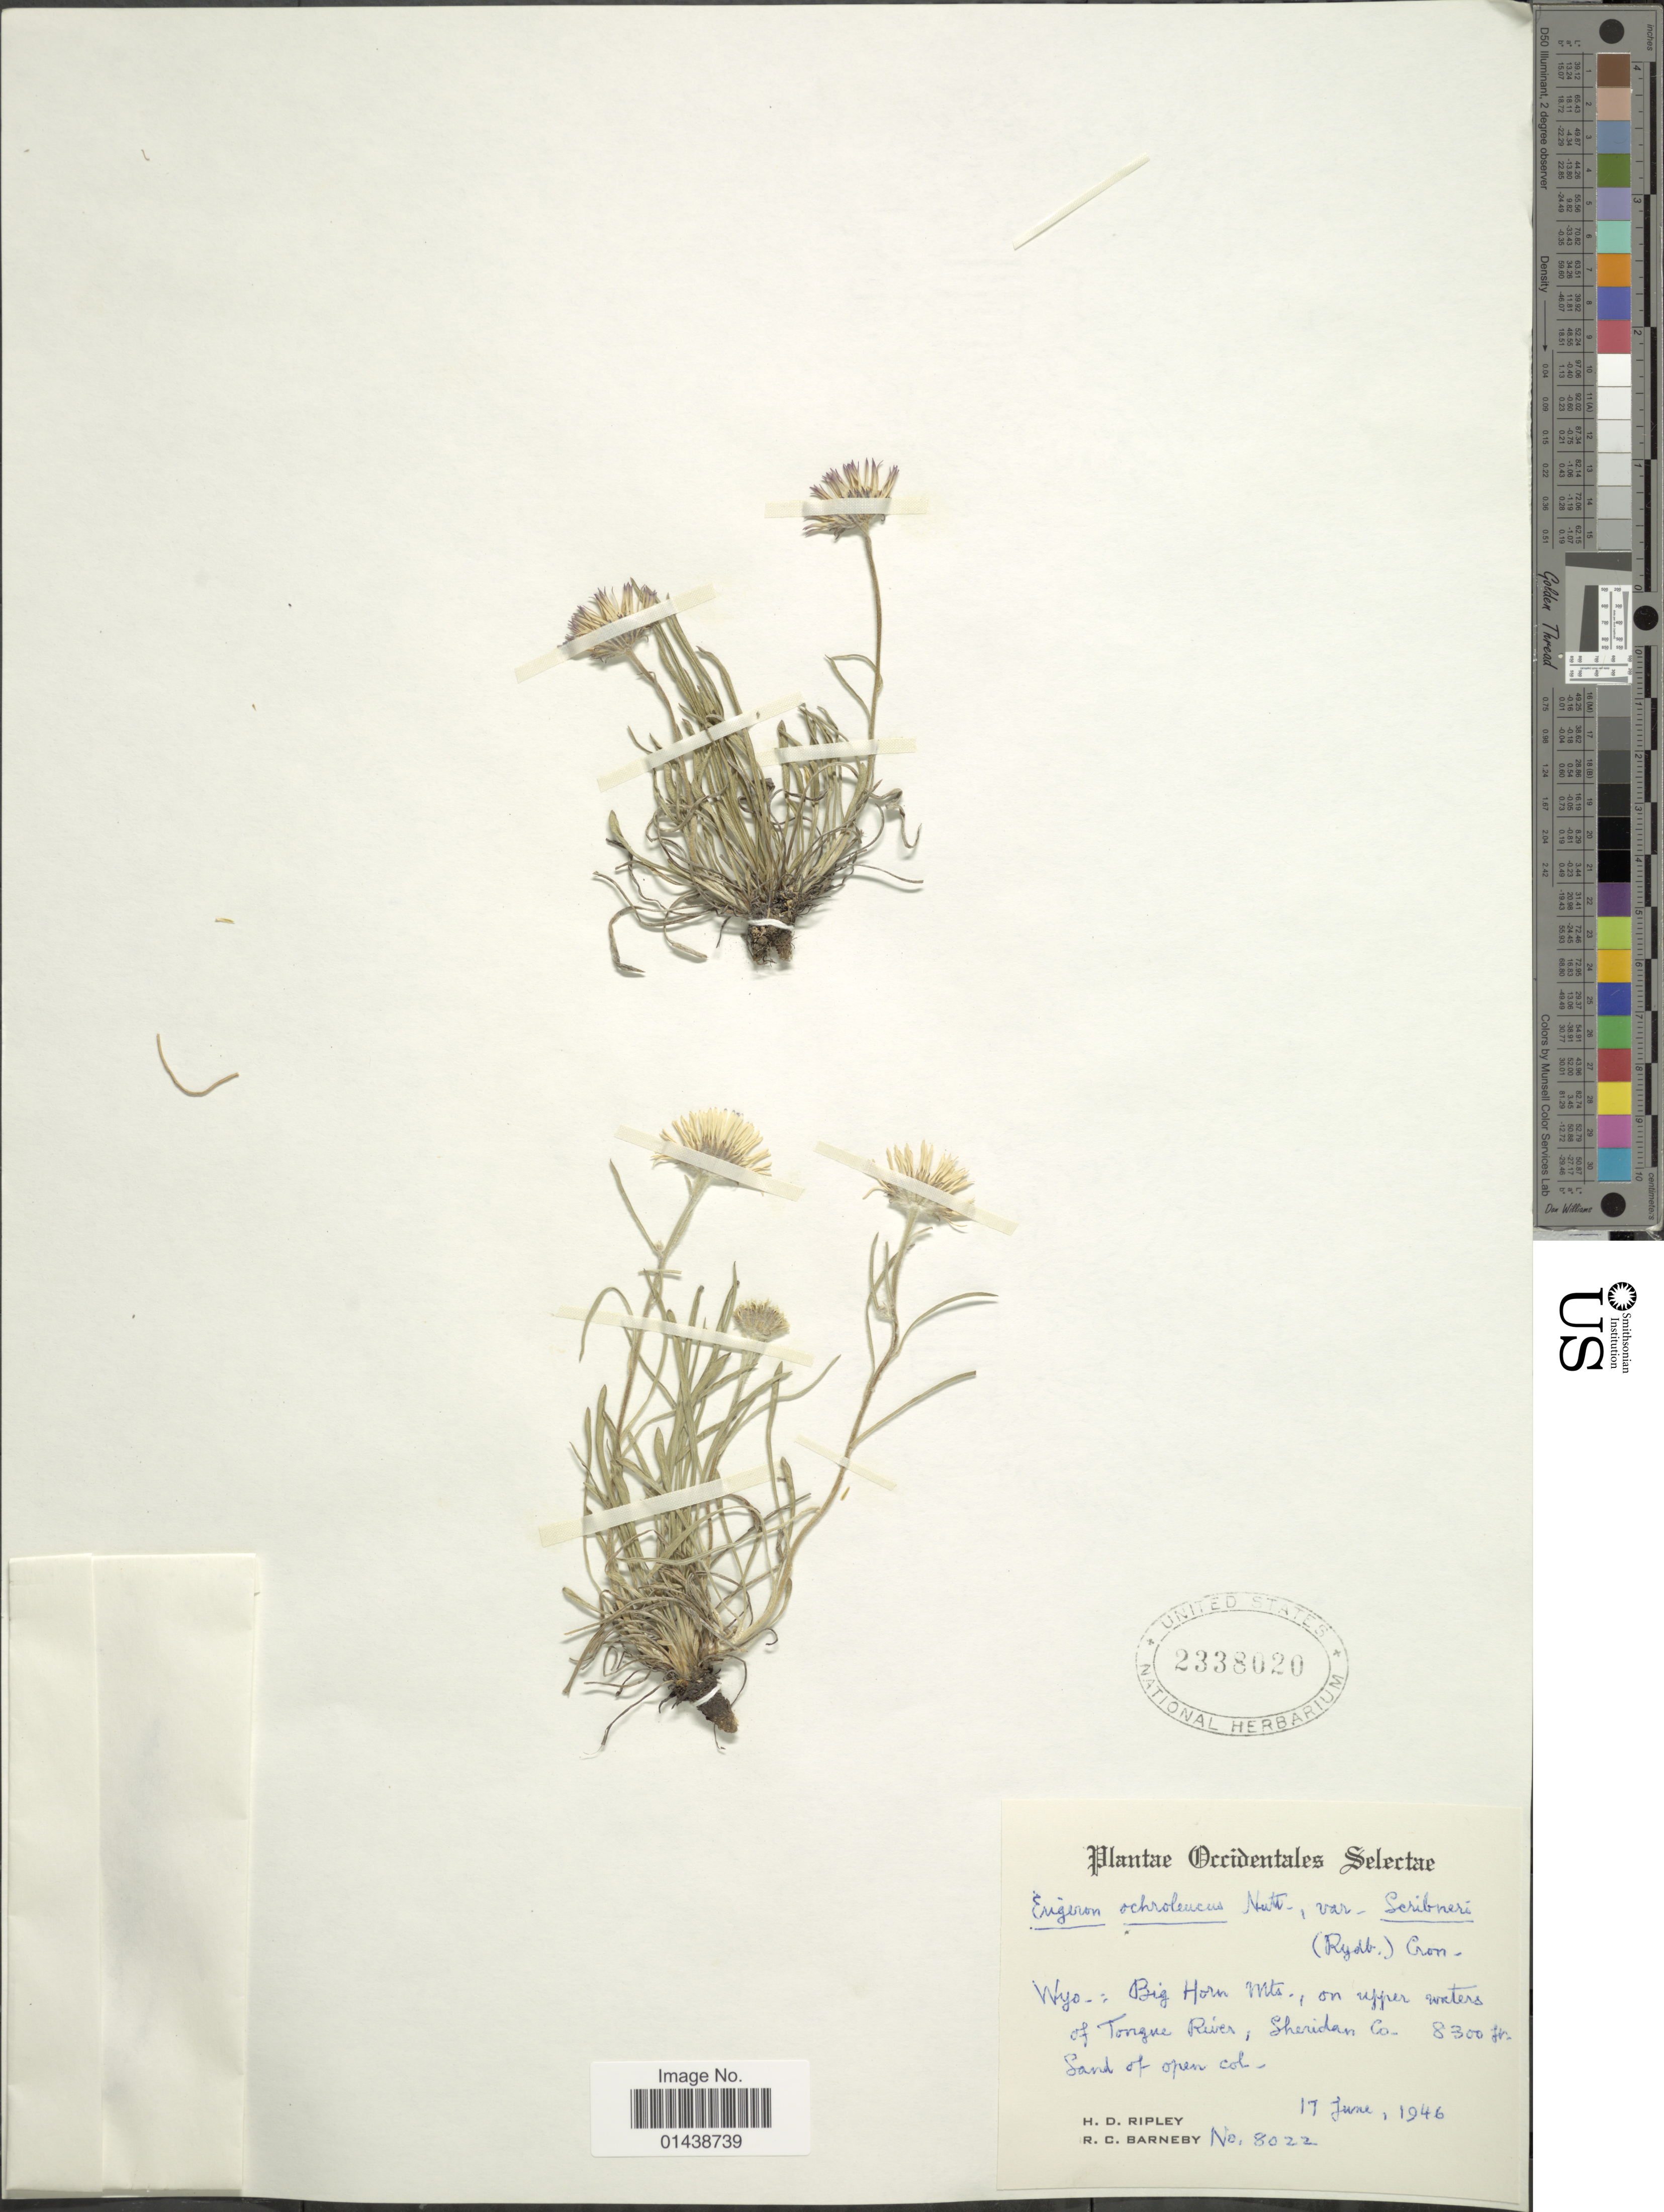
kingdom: Plantae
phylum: Tracheophyta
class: Magnoliopsida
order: Asterales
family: Asteraceae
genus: Erigeron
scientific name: Erigeron ochroleucus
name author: Nutt.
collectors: H. Ripley & R. C. Barneby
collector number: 8022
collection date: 1946-06-17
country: United States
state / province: Wyoming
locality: Big Horn Mts., on upper waters of Tongue River, Sheridan Co.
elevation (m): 2530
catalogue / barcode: US 2338020